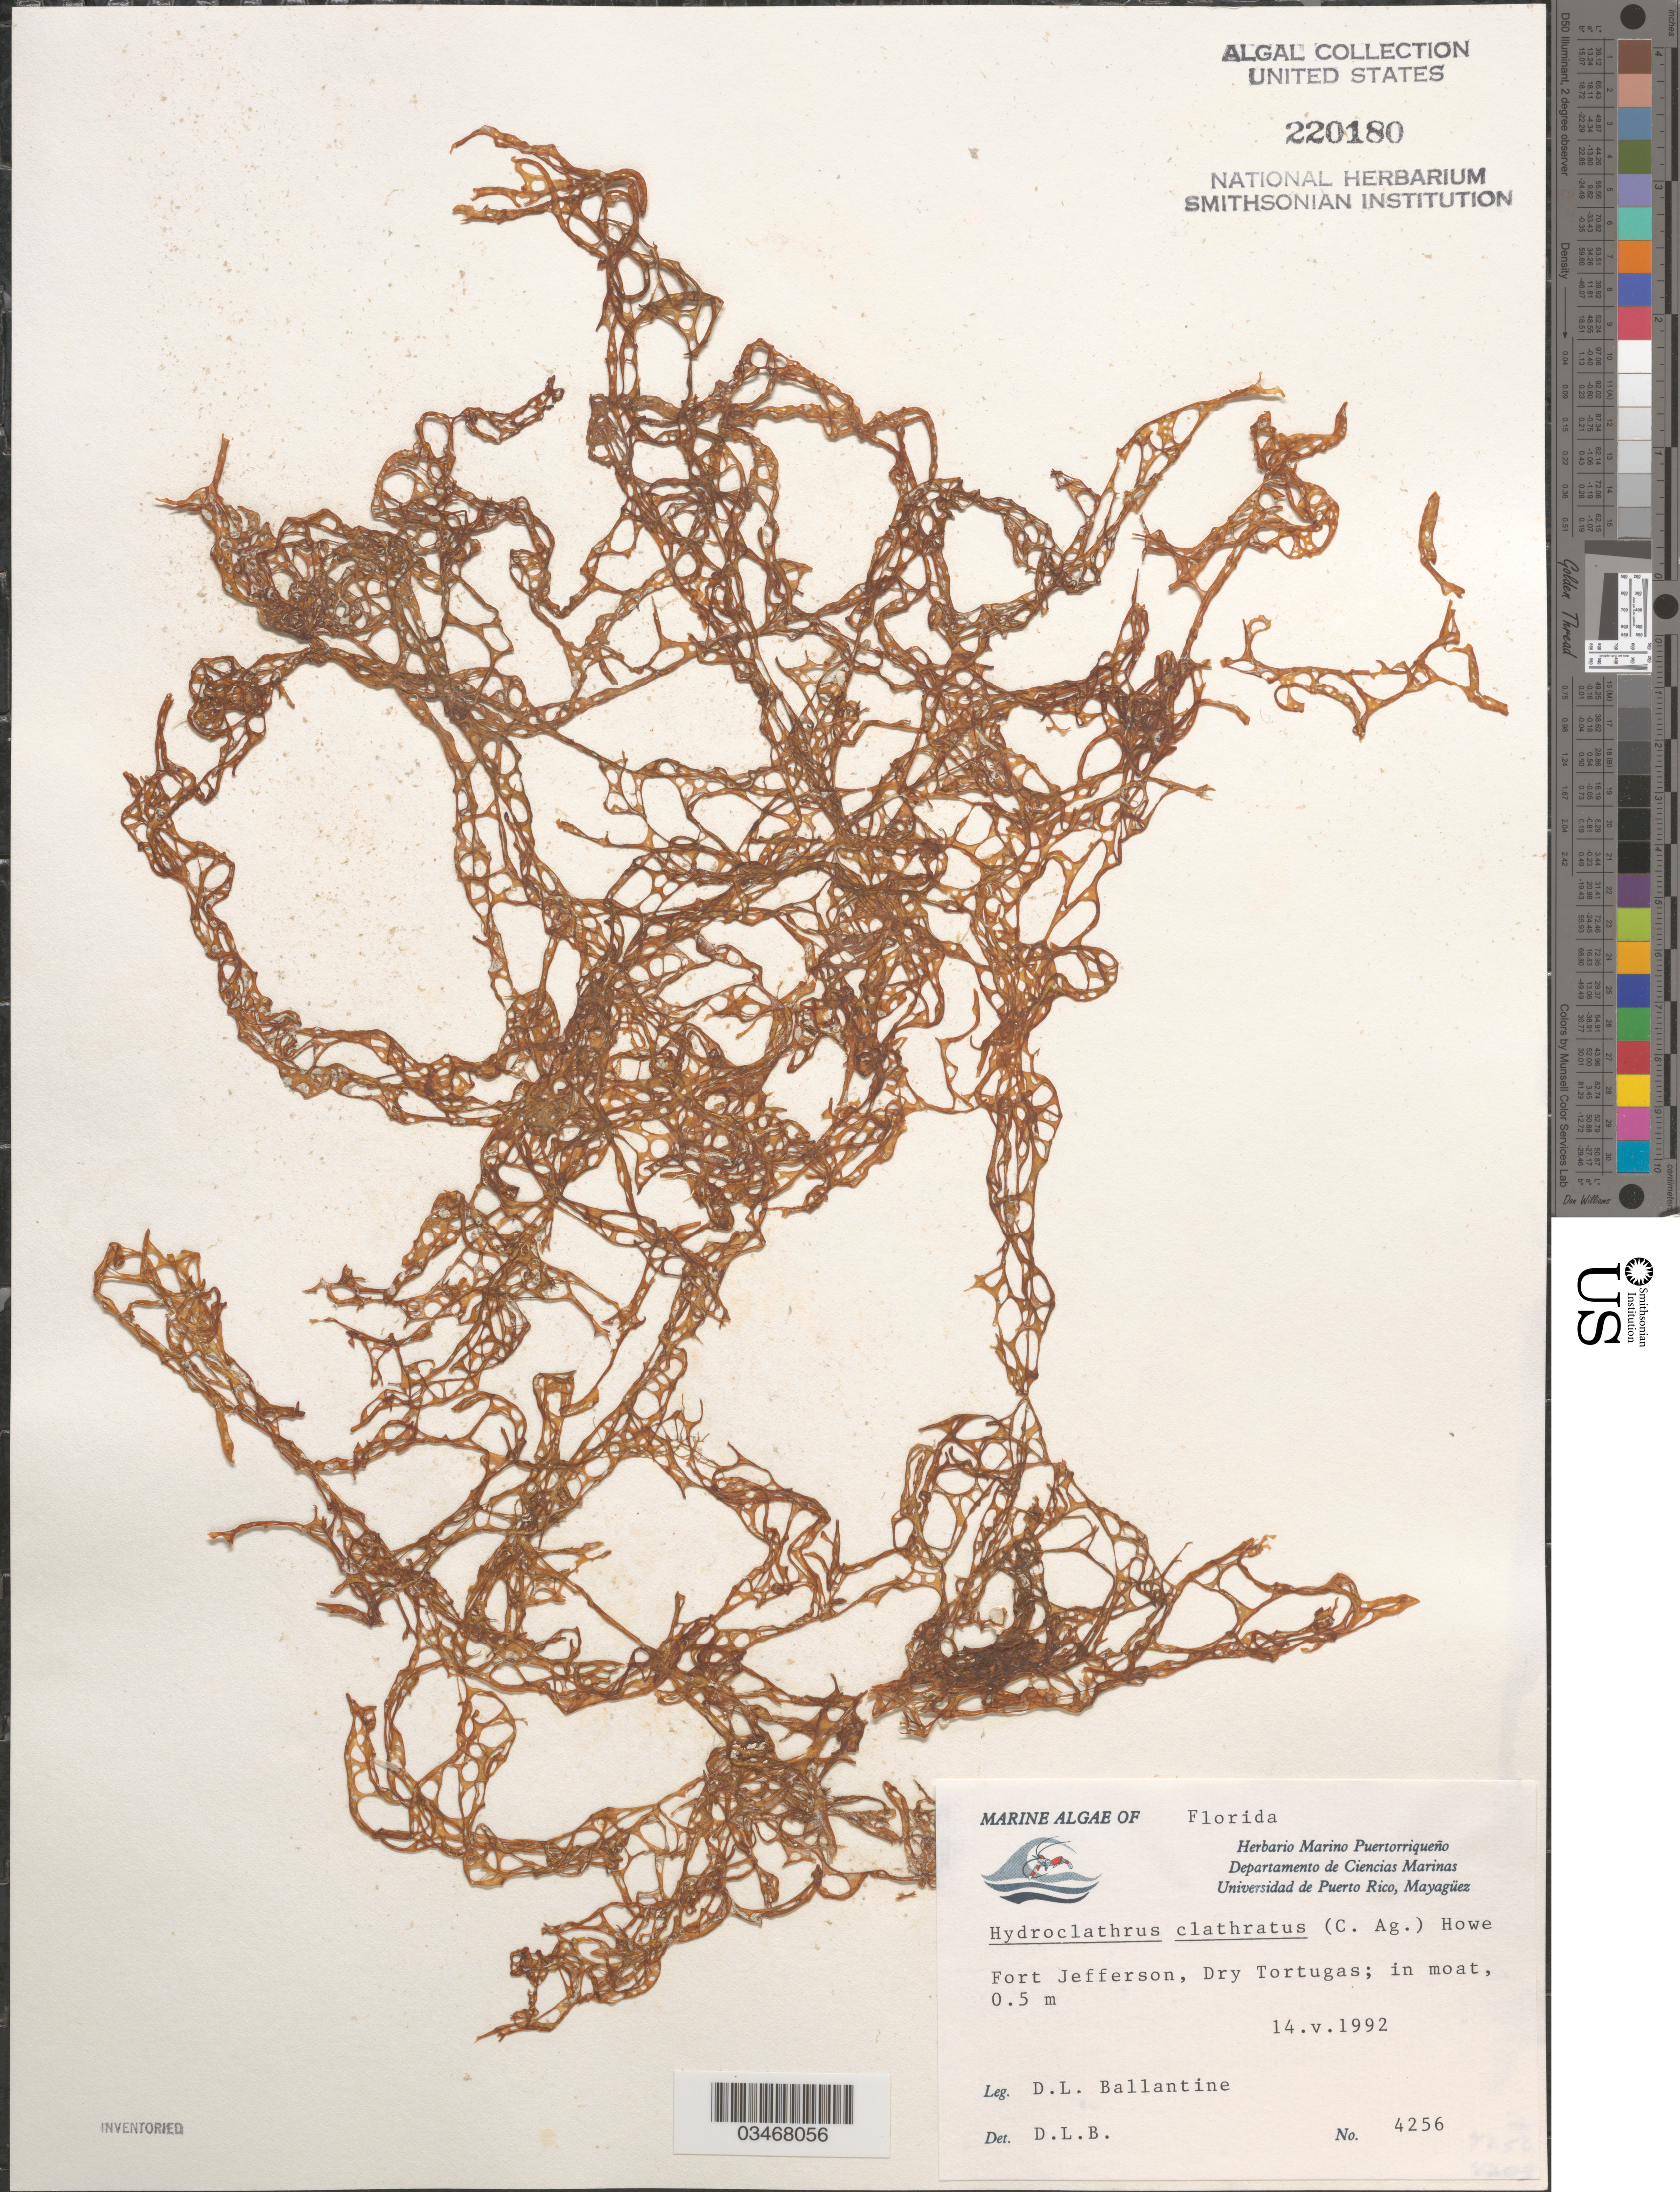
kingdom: Chromista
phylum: Ochrophyta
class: Phaeophyceae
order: Scytosiphonales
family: Scytosiphonaceae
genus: Hydroclathrus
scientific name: Hydroclathrus clathratus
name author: (C. Agardh) M. Howe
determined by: Ballantine, D. L.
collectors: D.L. Ballantine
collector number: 4256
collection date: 1992-05-14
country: United States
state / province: Florida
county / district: Monroe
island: Dry Tortugas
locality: Fort Jefferson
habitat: In moat.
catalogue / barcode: US 220180